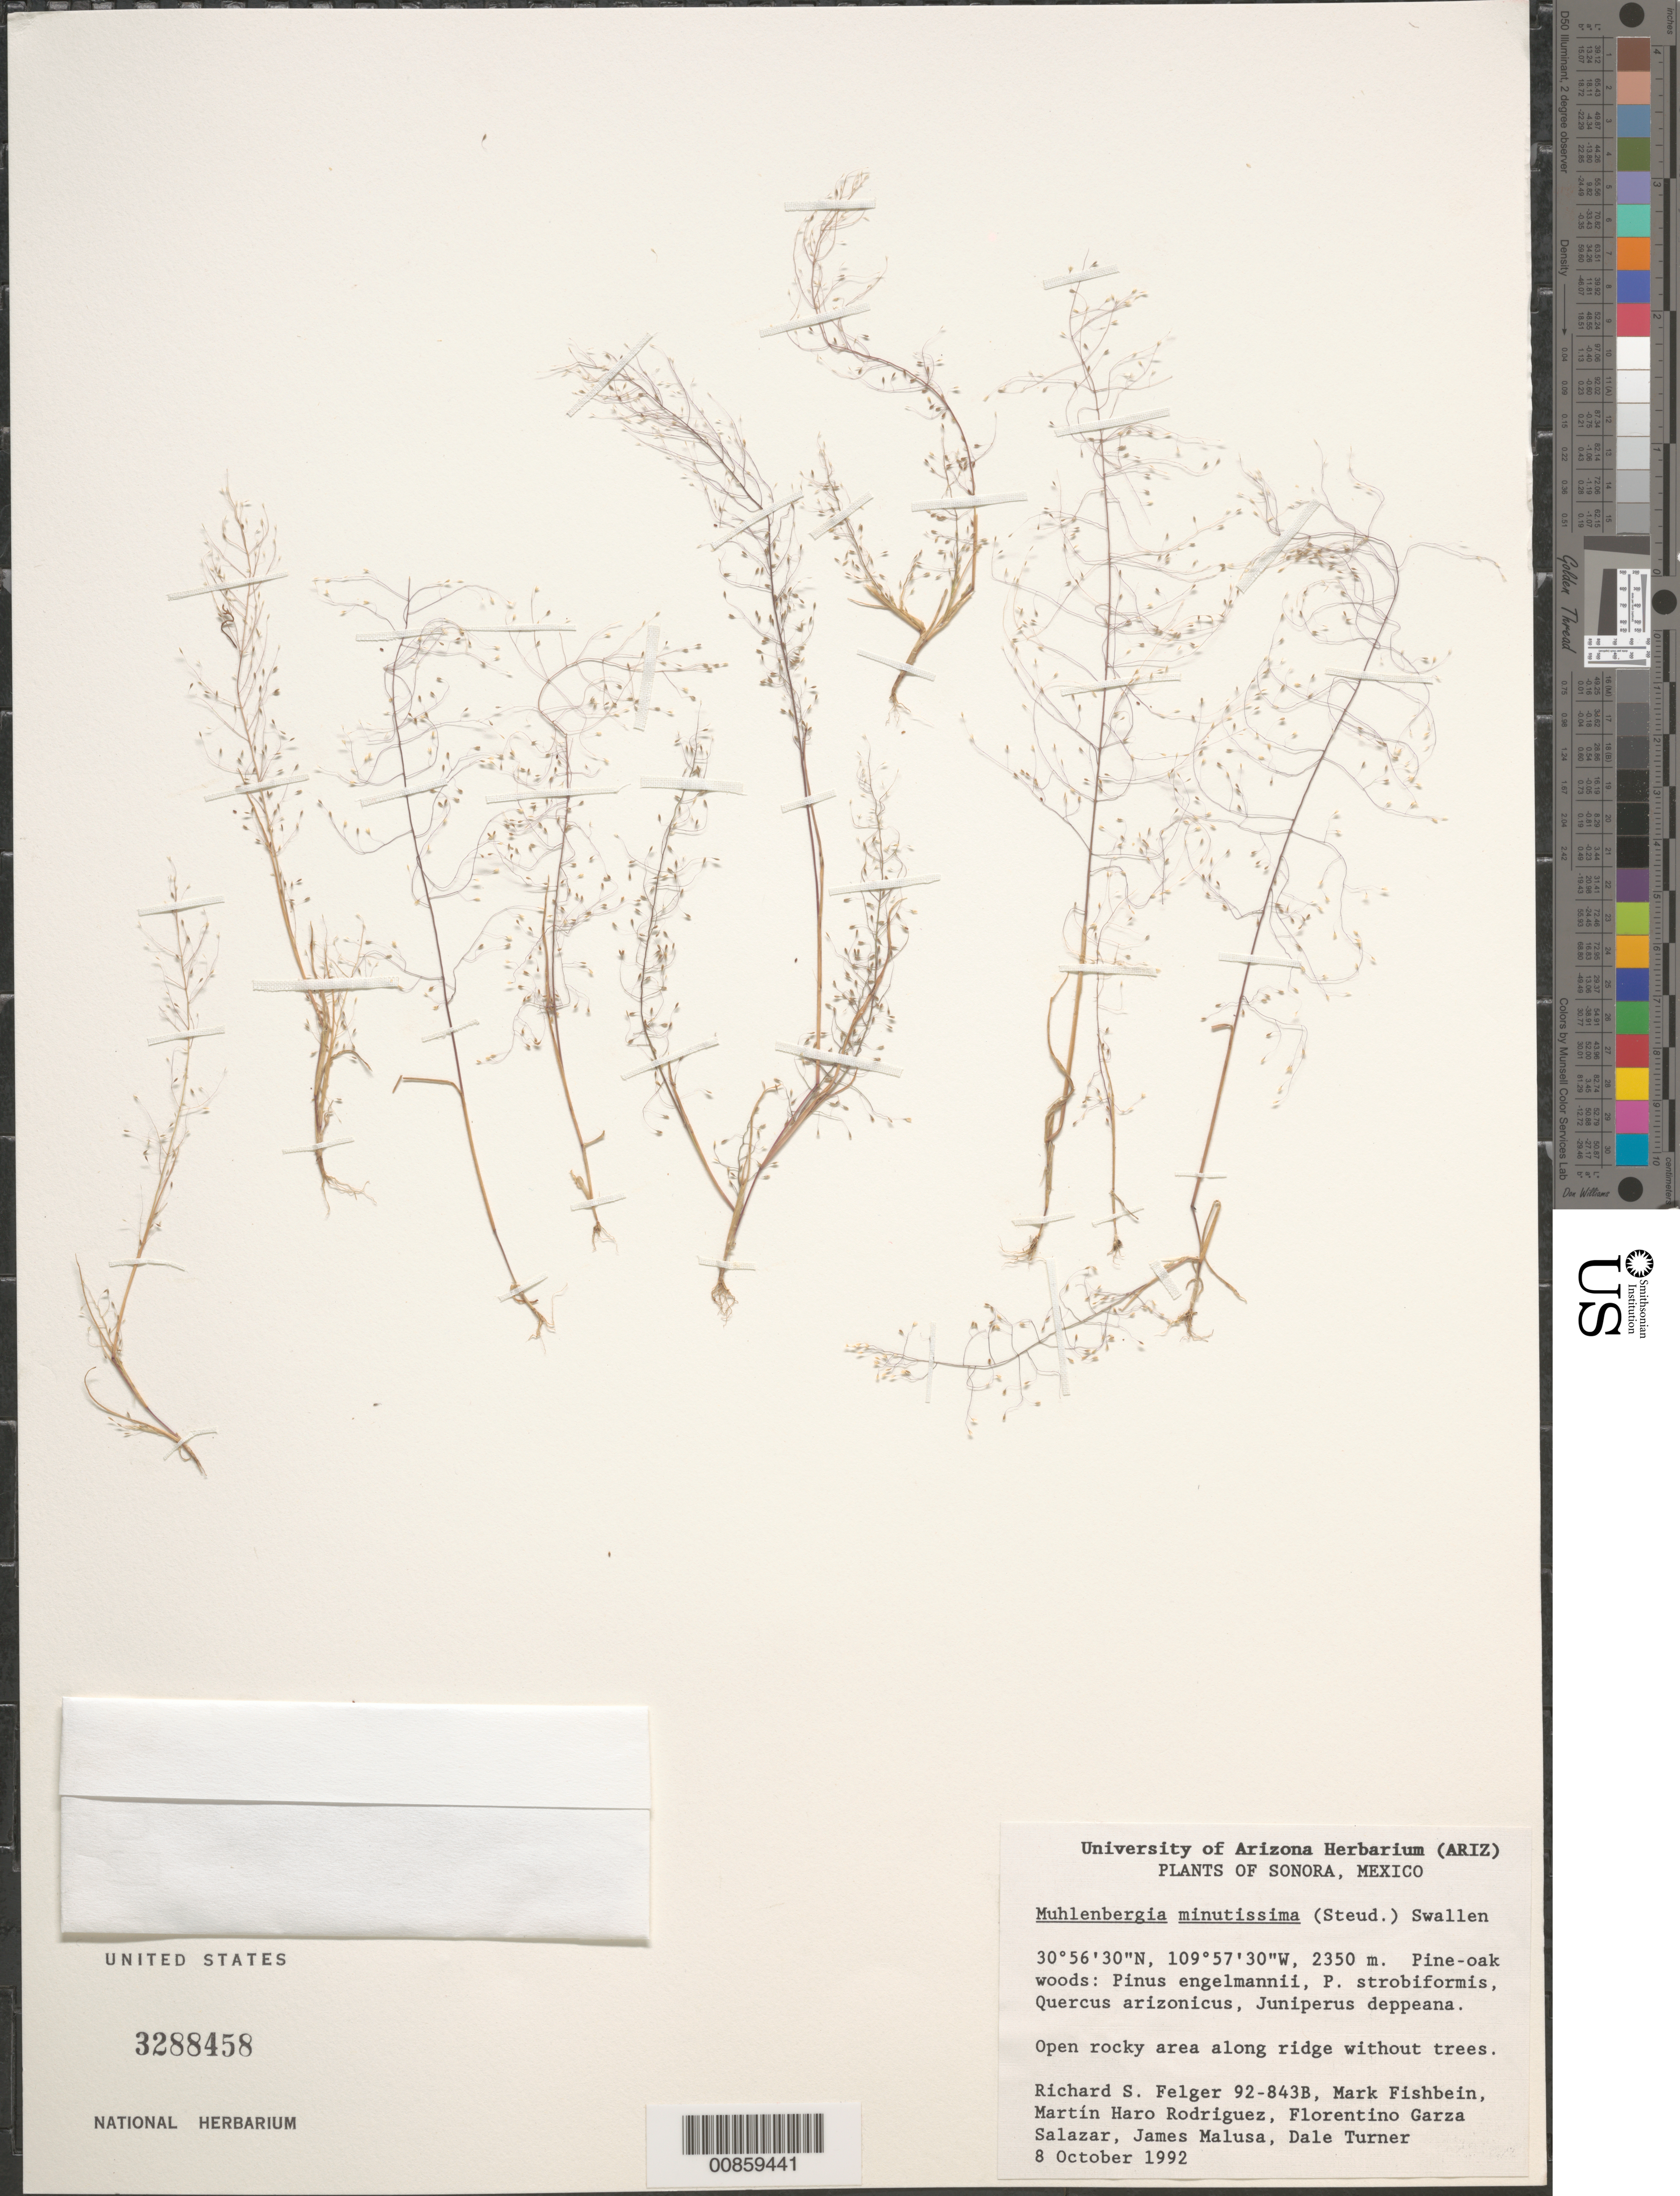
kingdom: Plantae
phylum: Tracheophyta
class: Liliopsida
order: Poales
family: Poaceae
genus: Muhlenbergia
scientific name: Muhlenbergia minutissima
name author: (Steud.) Swallen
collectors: R. S. Felger & et al.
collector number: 92-843B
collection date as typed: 08 Oct 1992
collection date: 1992-10-08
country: Mexico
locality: Open rocky area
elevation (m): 2350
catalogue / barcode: US 3288454